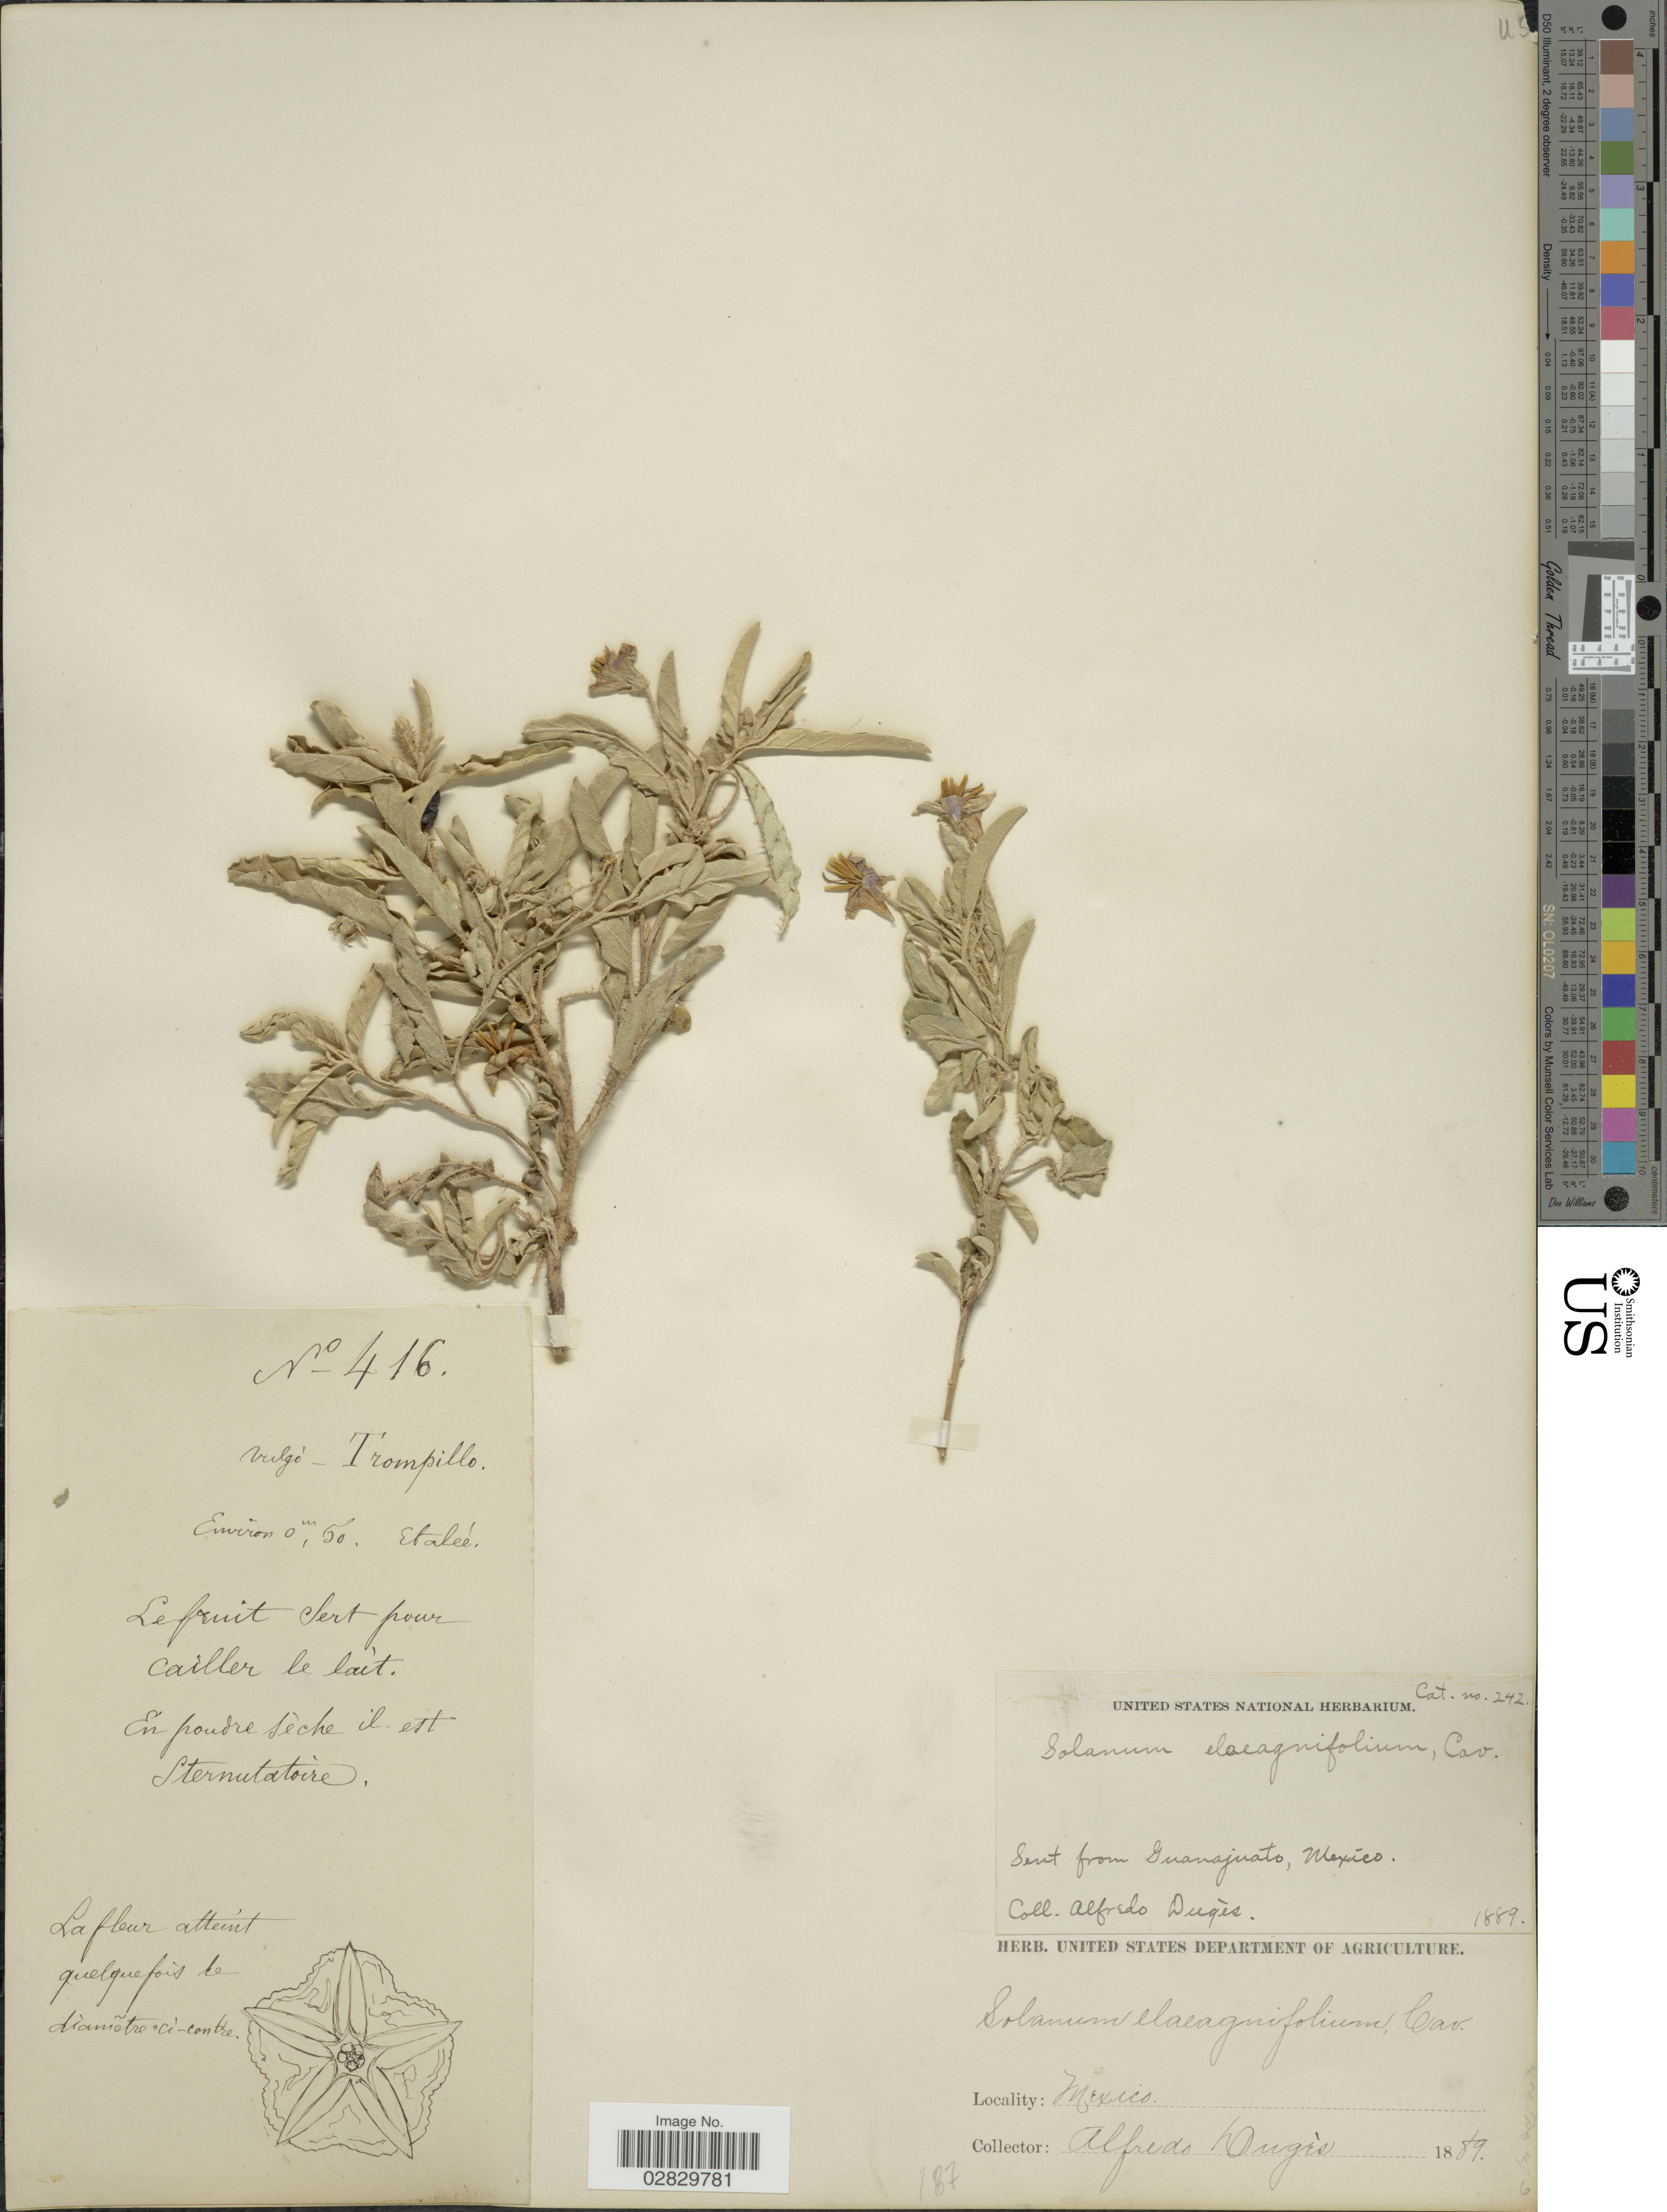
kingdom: Plantae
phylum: Tracheophyta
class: Magnoliopsida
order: Solanales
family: Solanaceae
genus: Solanum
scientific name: Solanum elaeagnifolium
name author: Cav.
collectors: A. Duges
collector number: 416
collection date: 1889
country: Mexico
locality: Etaleé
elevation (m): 0.5